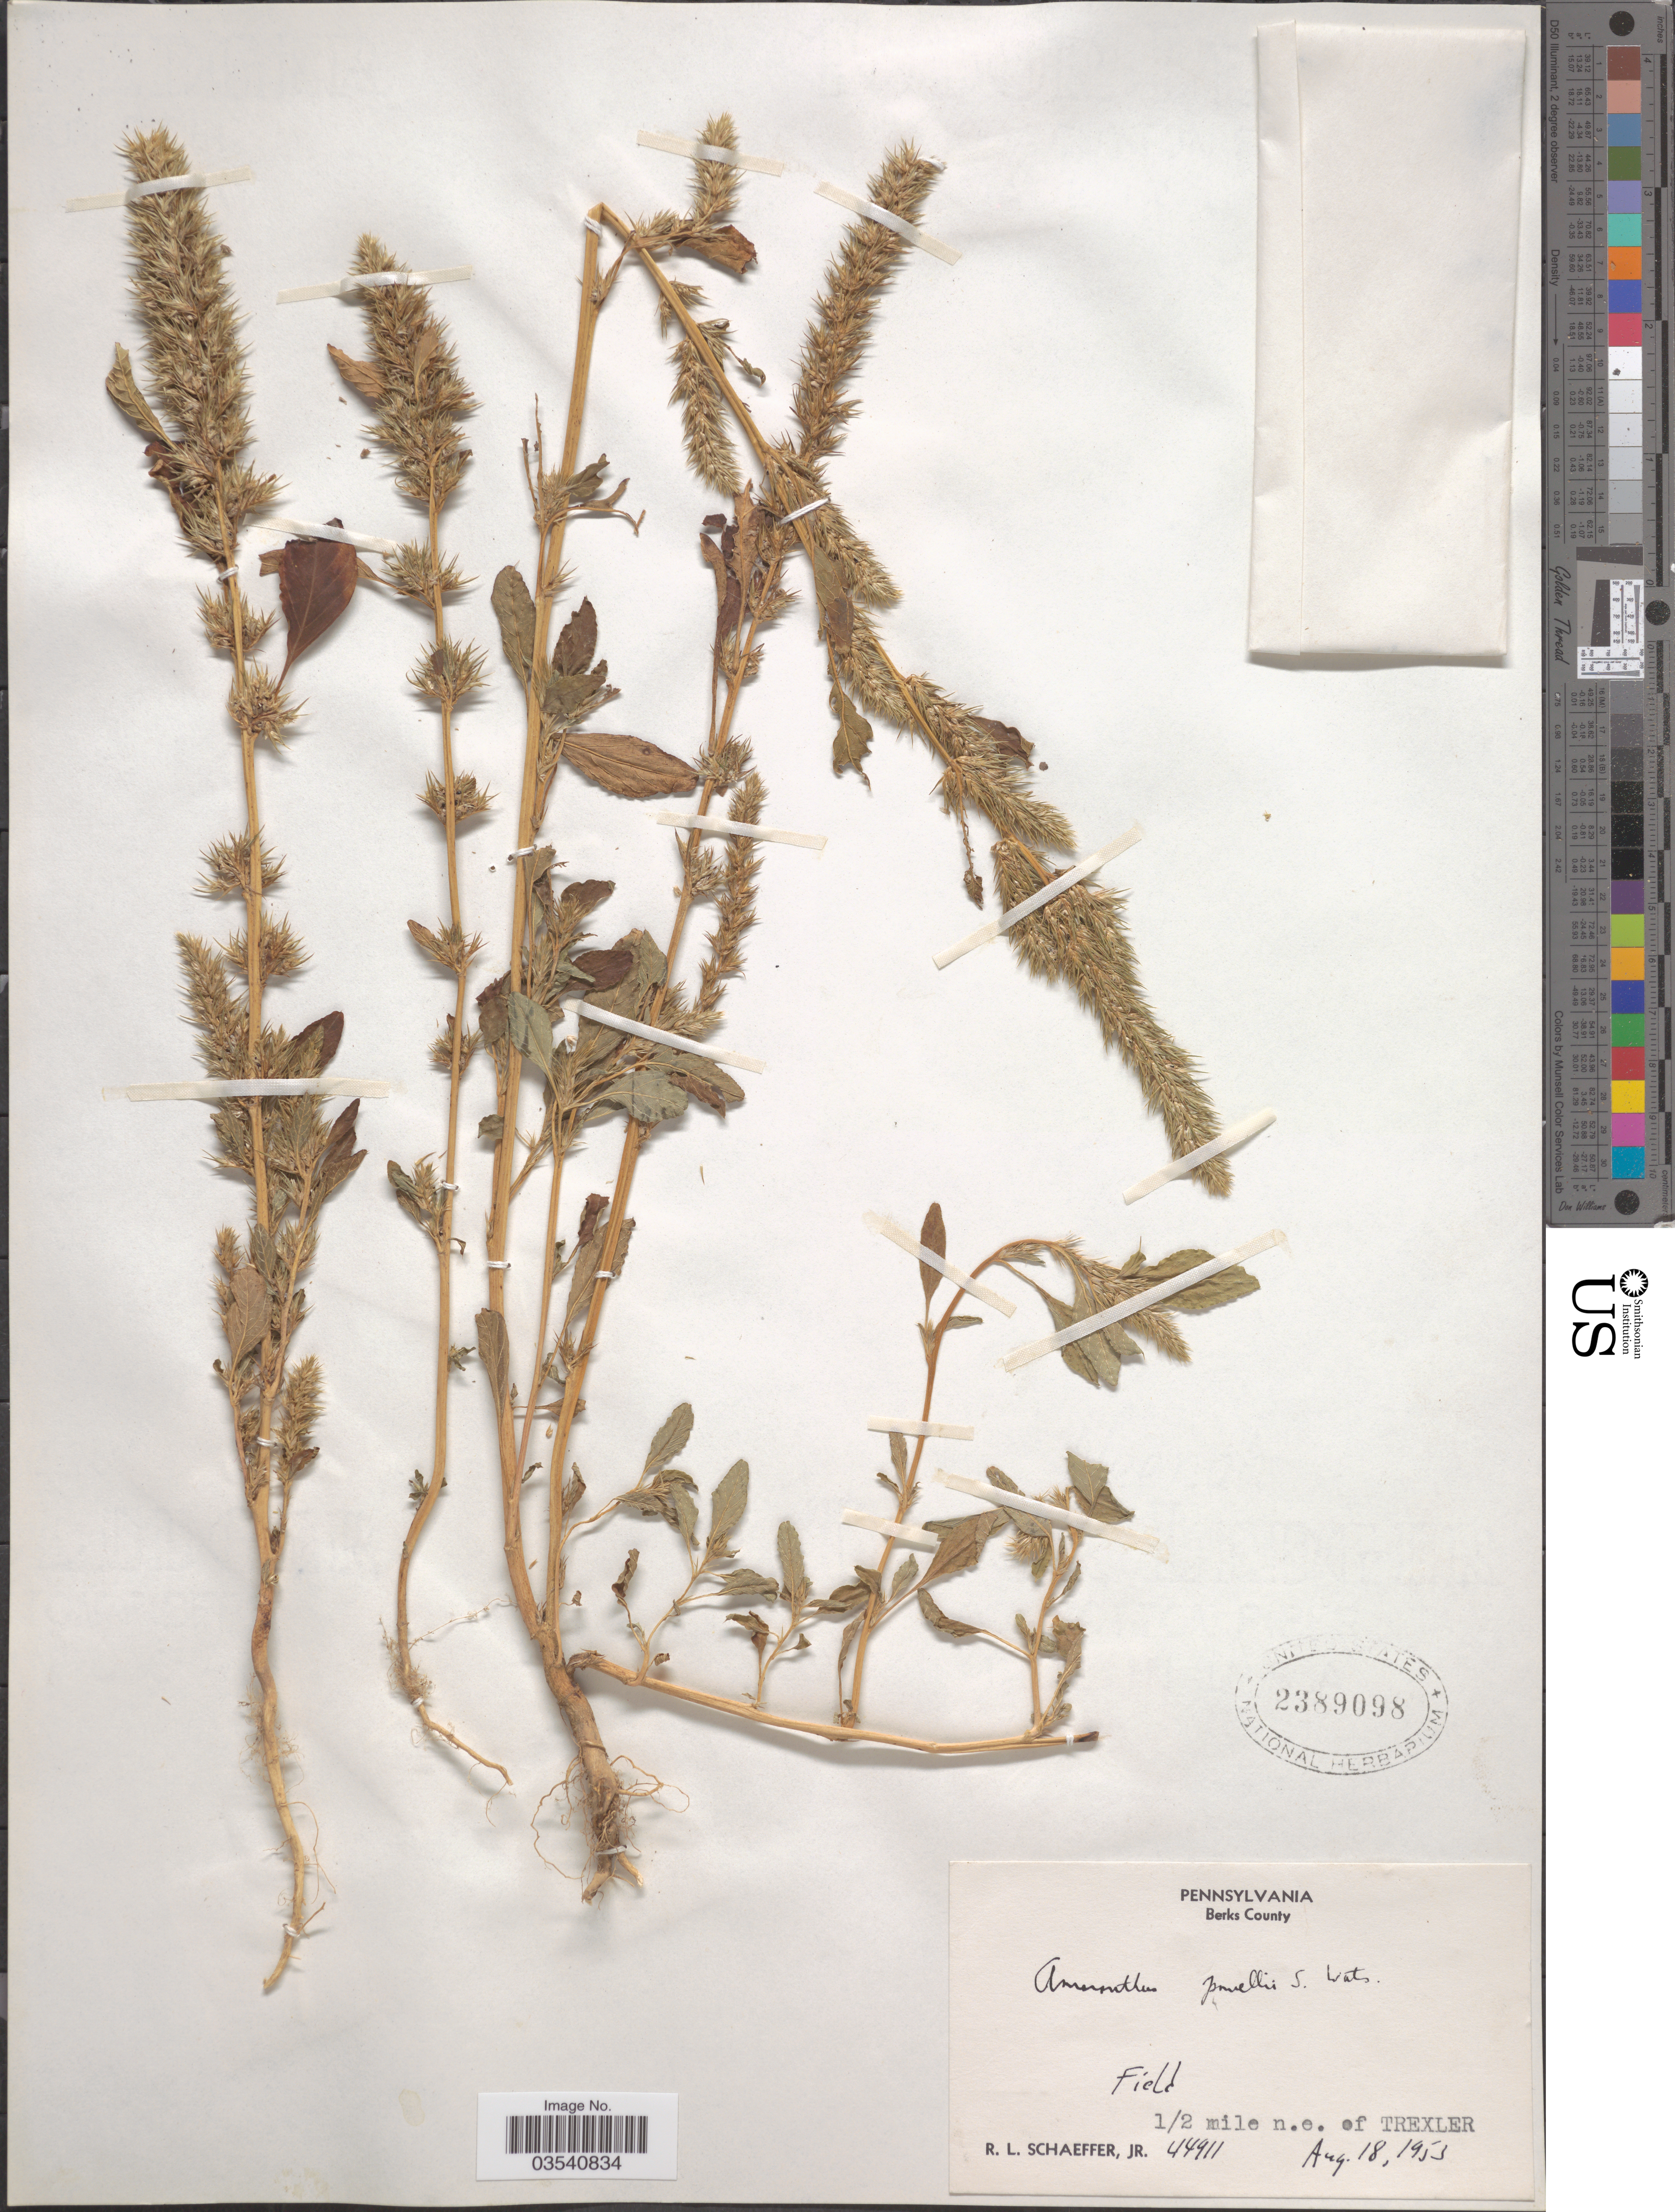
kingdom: Plantae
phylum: Tracheophyta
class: Magnoliopsida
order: Caryophyllales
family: Amaranthaceae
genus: Amaranthus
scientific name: Amaranthus powellii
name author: S. Watson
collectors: R. L. Schaeffer Jr.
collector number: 44911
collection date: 1953-08-18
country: United States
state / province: Pennsylvania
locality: Berks County. Field, 1/2 mile n.e. of Trexler.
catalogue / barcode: US 2389098